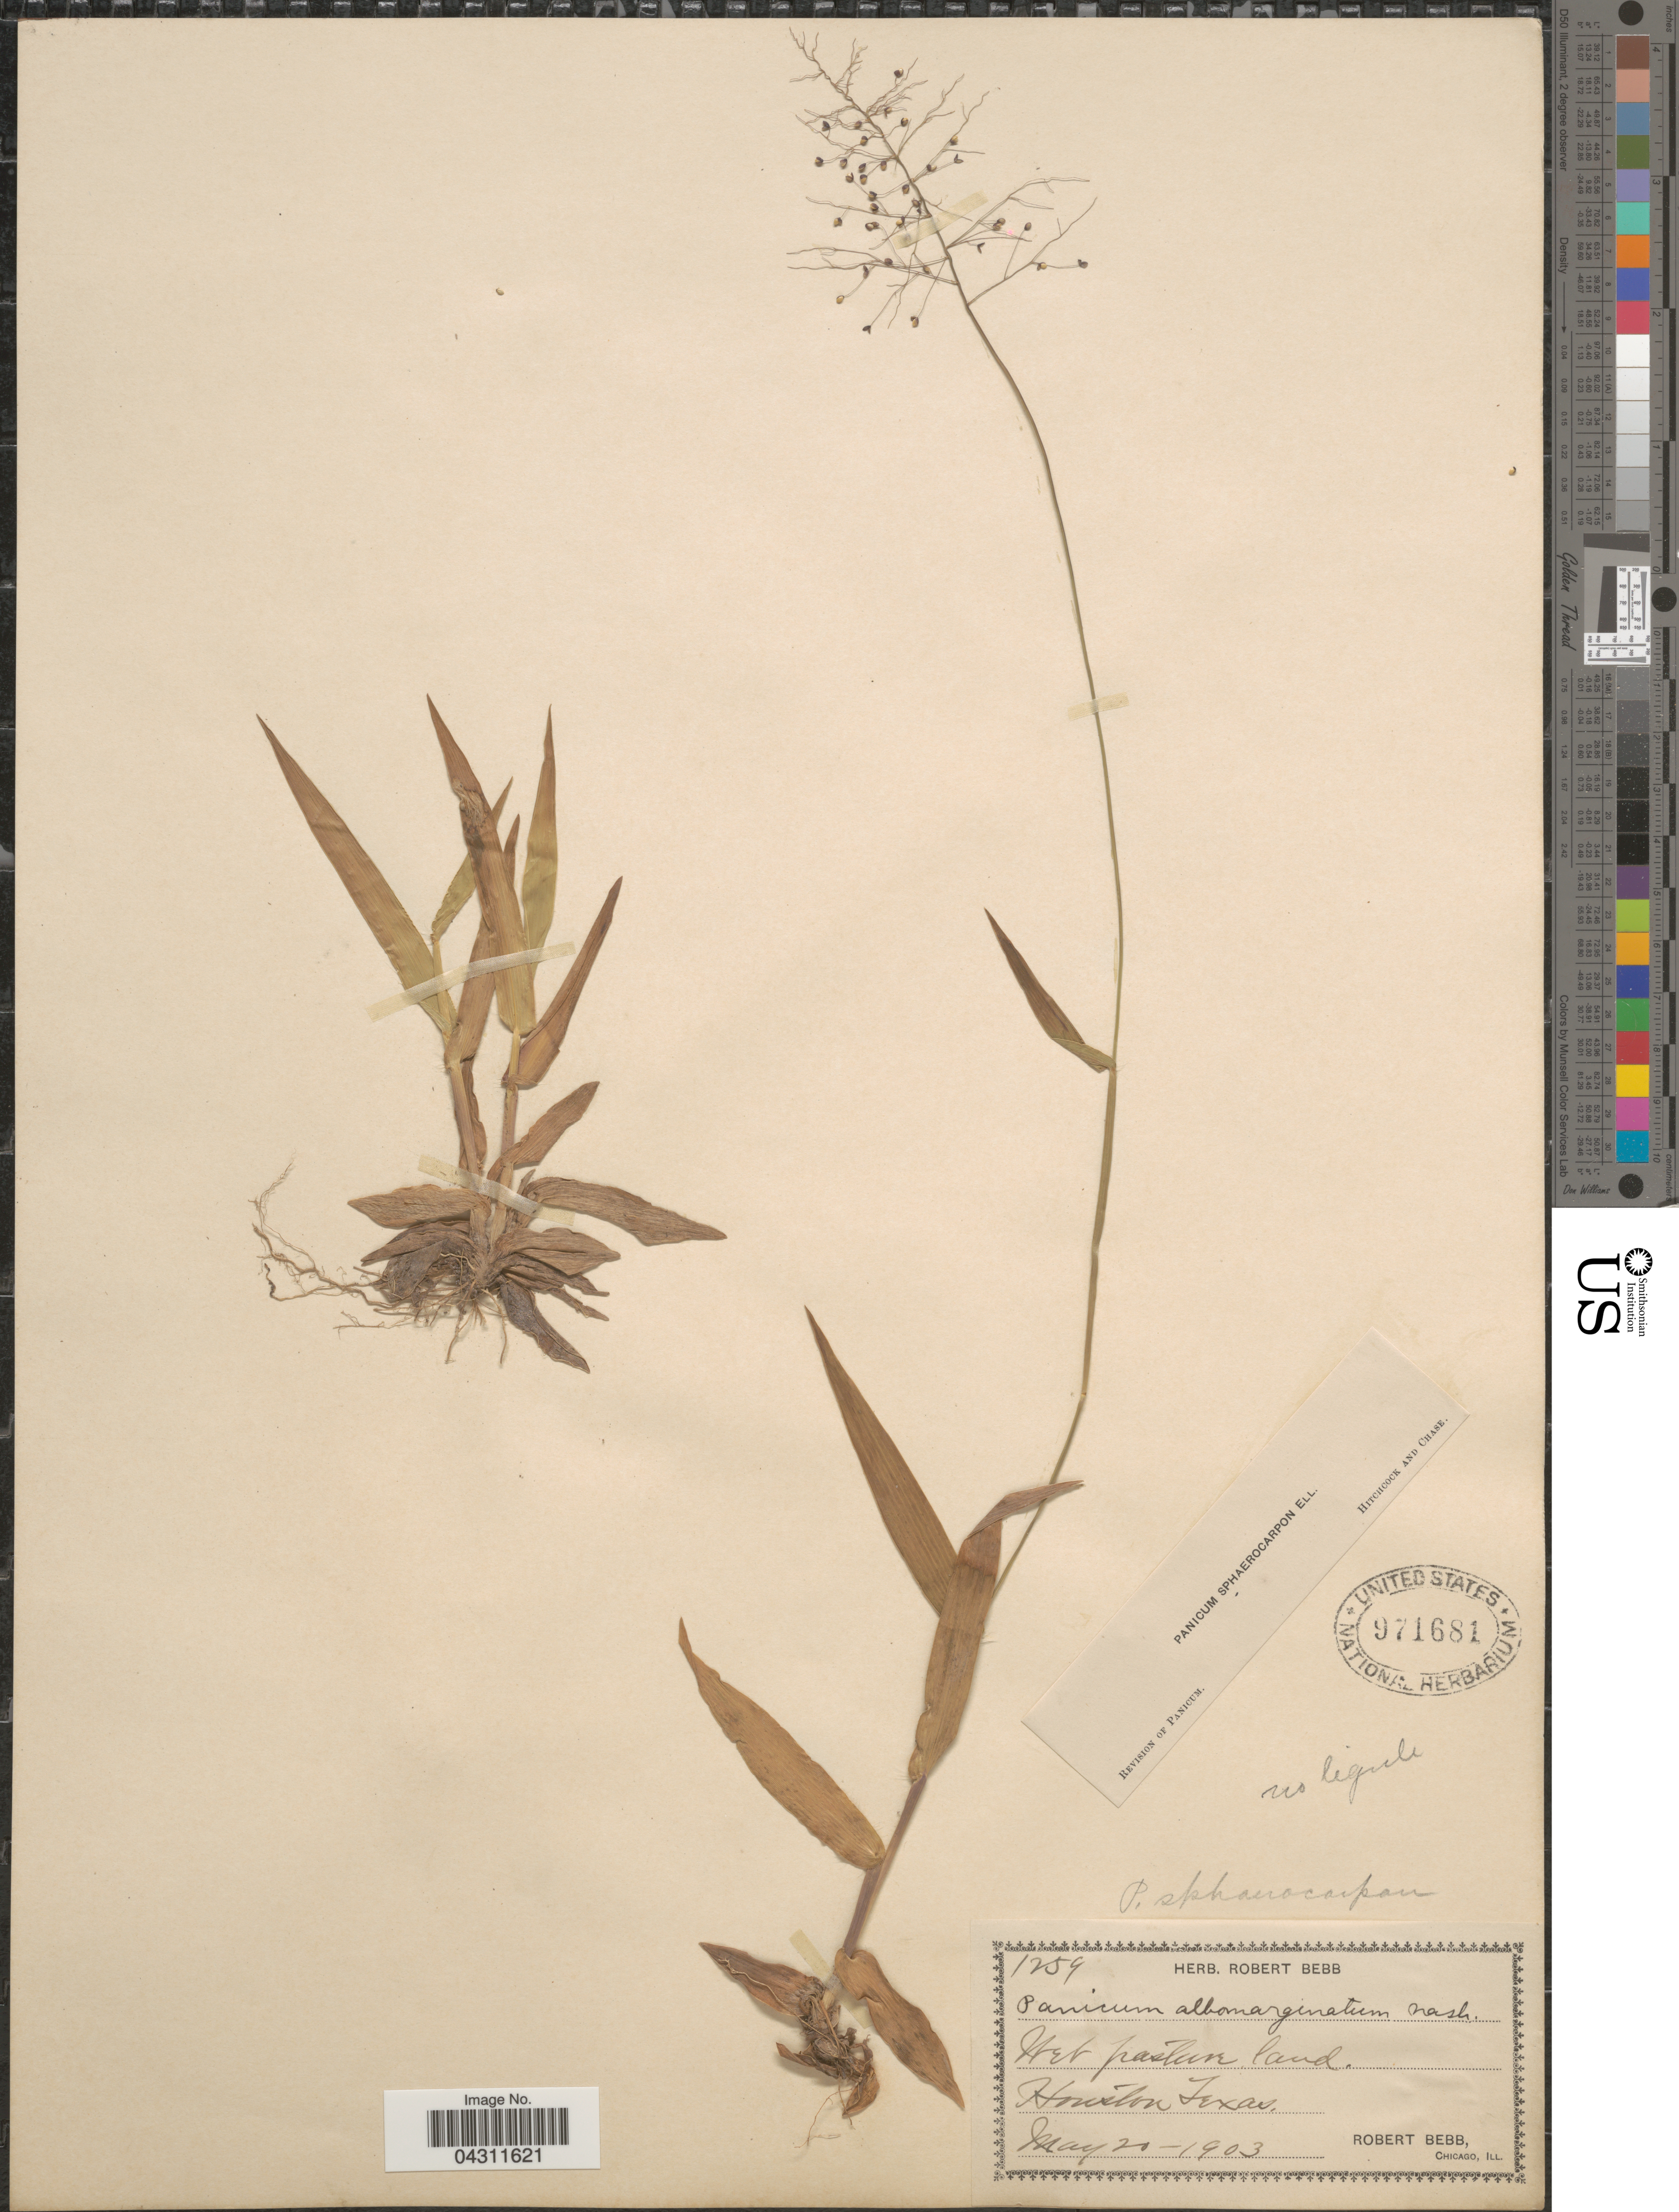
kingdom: Plantae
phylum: Tracheophyta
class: Liliopsida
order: Poales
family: Poaceae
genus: Dichanthelium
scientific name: Dichanthelium strigosum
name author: (Muhl. ex Elliott) Freckmann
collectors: R. Bebb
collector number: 1259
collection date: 1903-05-20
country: United States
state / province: Texas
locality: Wet pasture land, Houston.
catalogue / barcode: US 971681